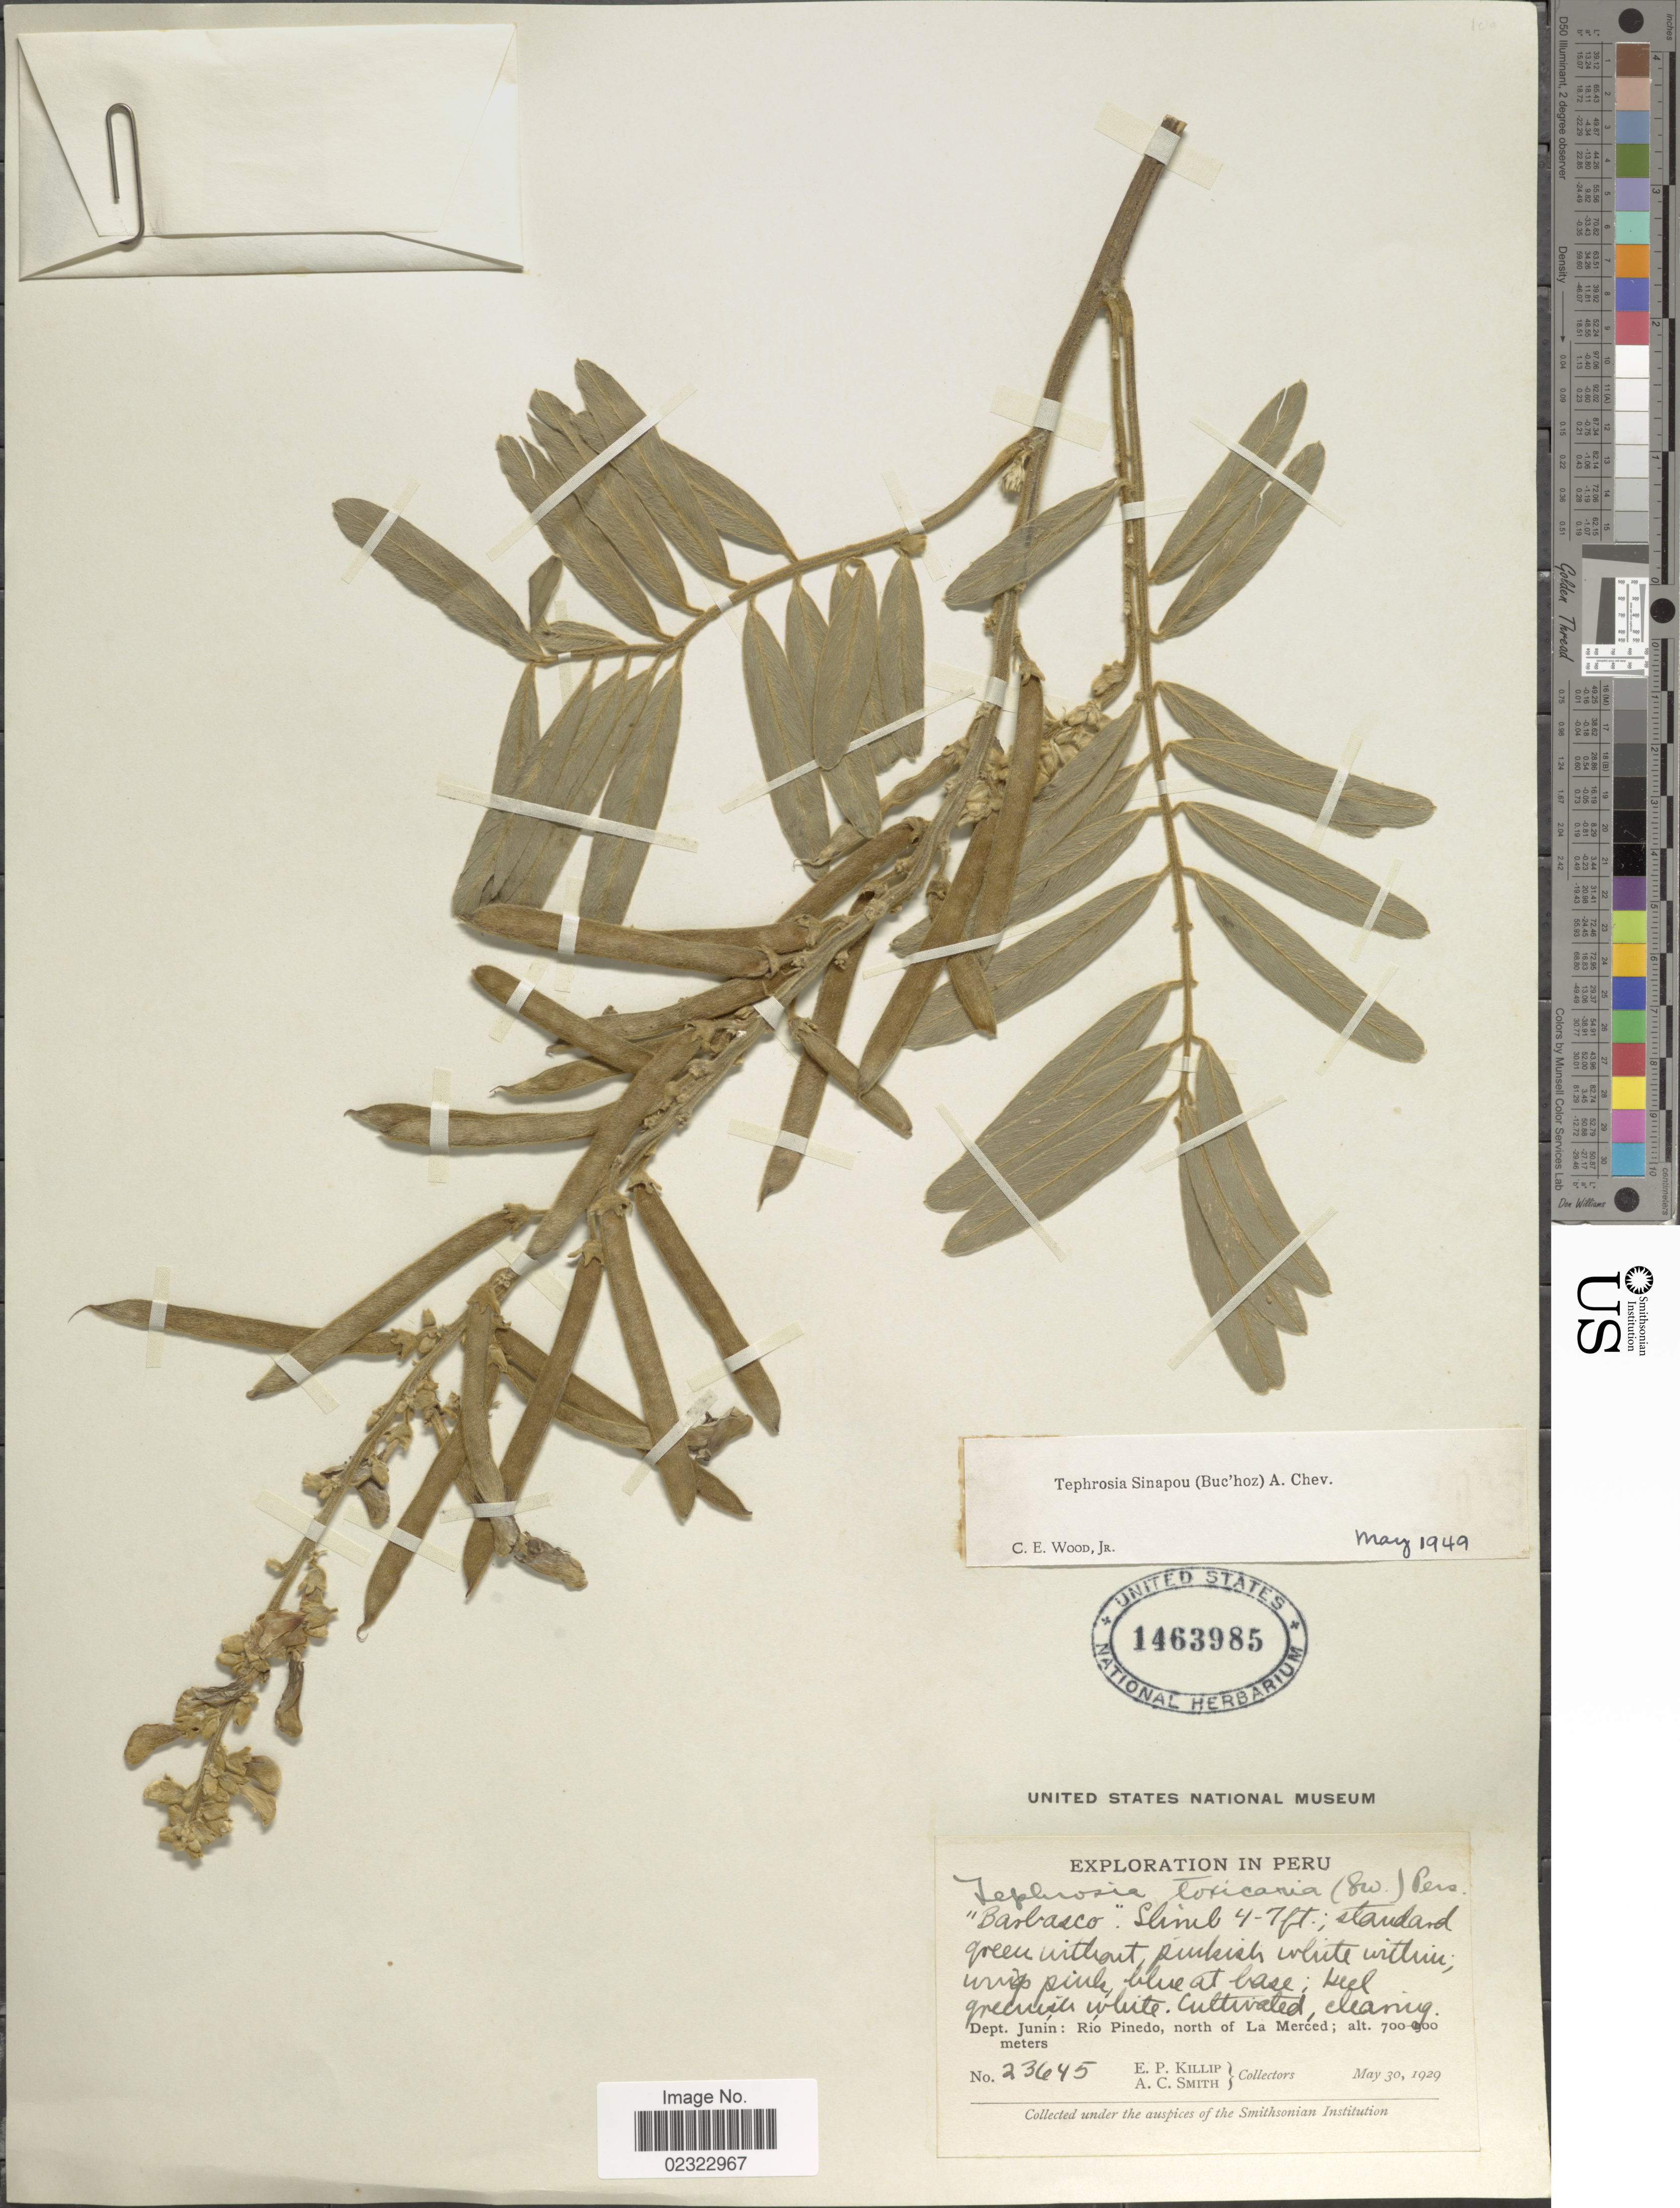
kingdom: Plantae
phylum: Tracheophyta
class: Magnoliopsida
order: Fabales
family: Fabaceae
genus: Tephrosia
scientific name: Tephrosia sinapou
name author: (Buc'hoz) A. Chev.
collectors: E. P. Killip & A. C. Smith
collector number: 23645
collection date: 1929-05-30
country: Peru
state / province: Junín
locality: Dept, Junin: Rio Pinedo, north of La Merced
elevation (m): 700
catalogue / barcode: US 1463985